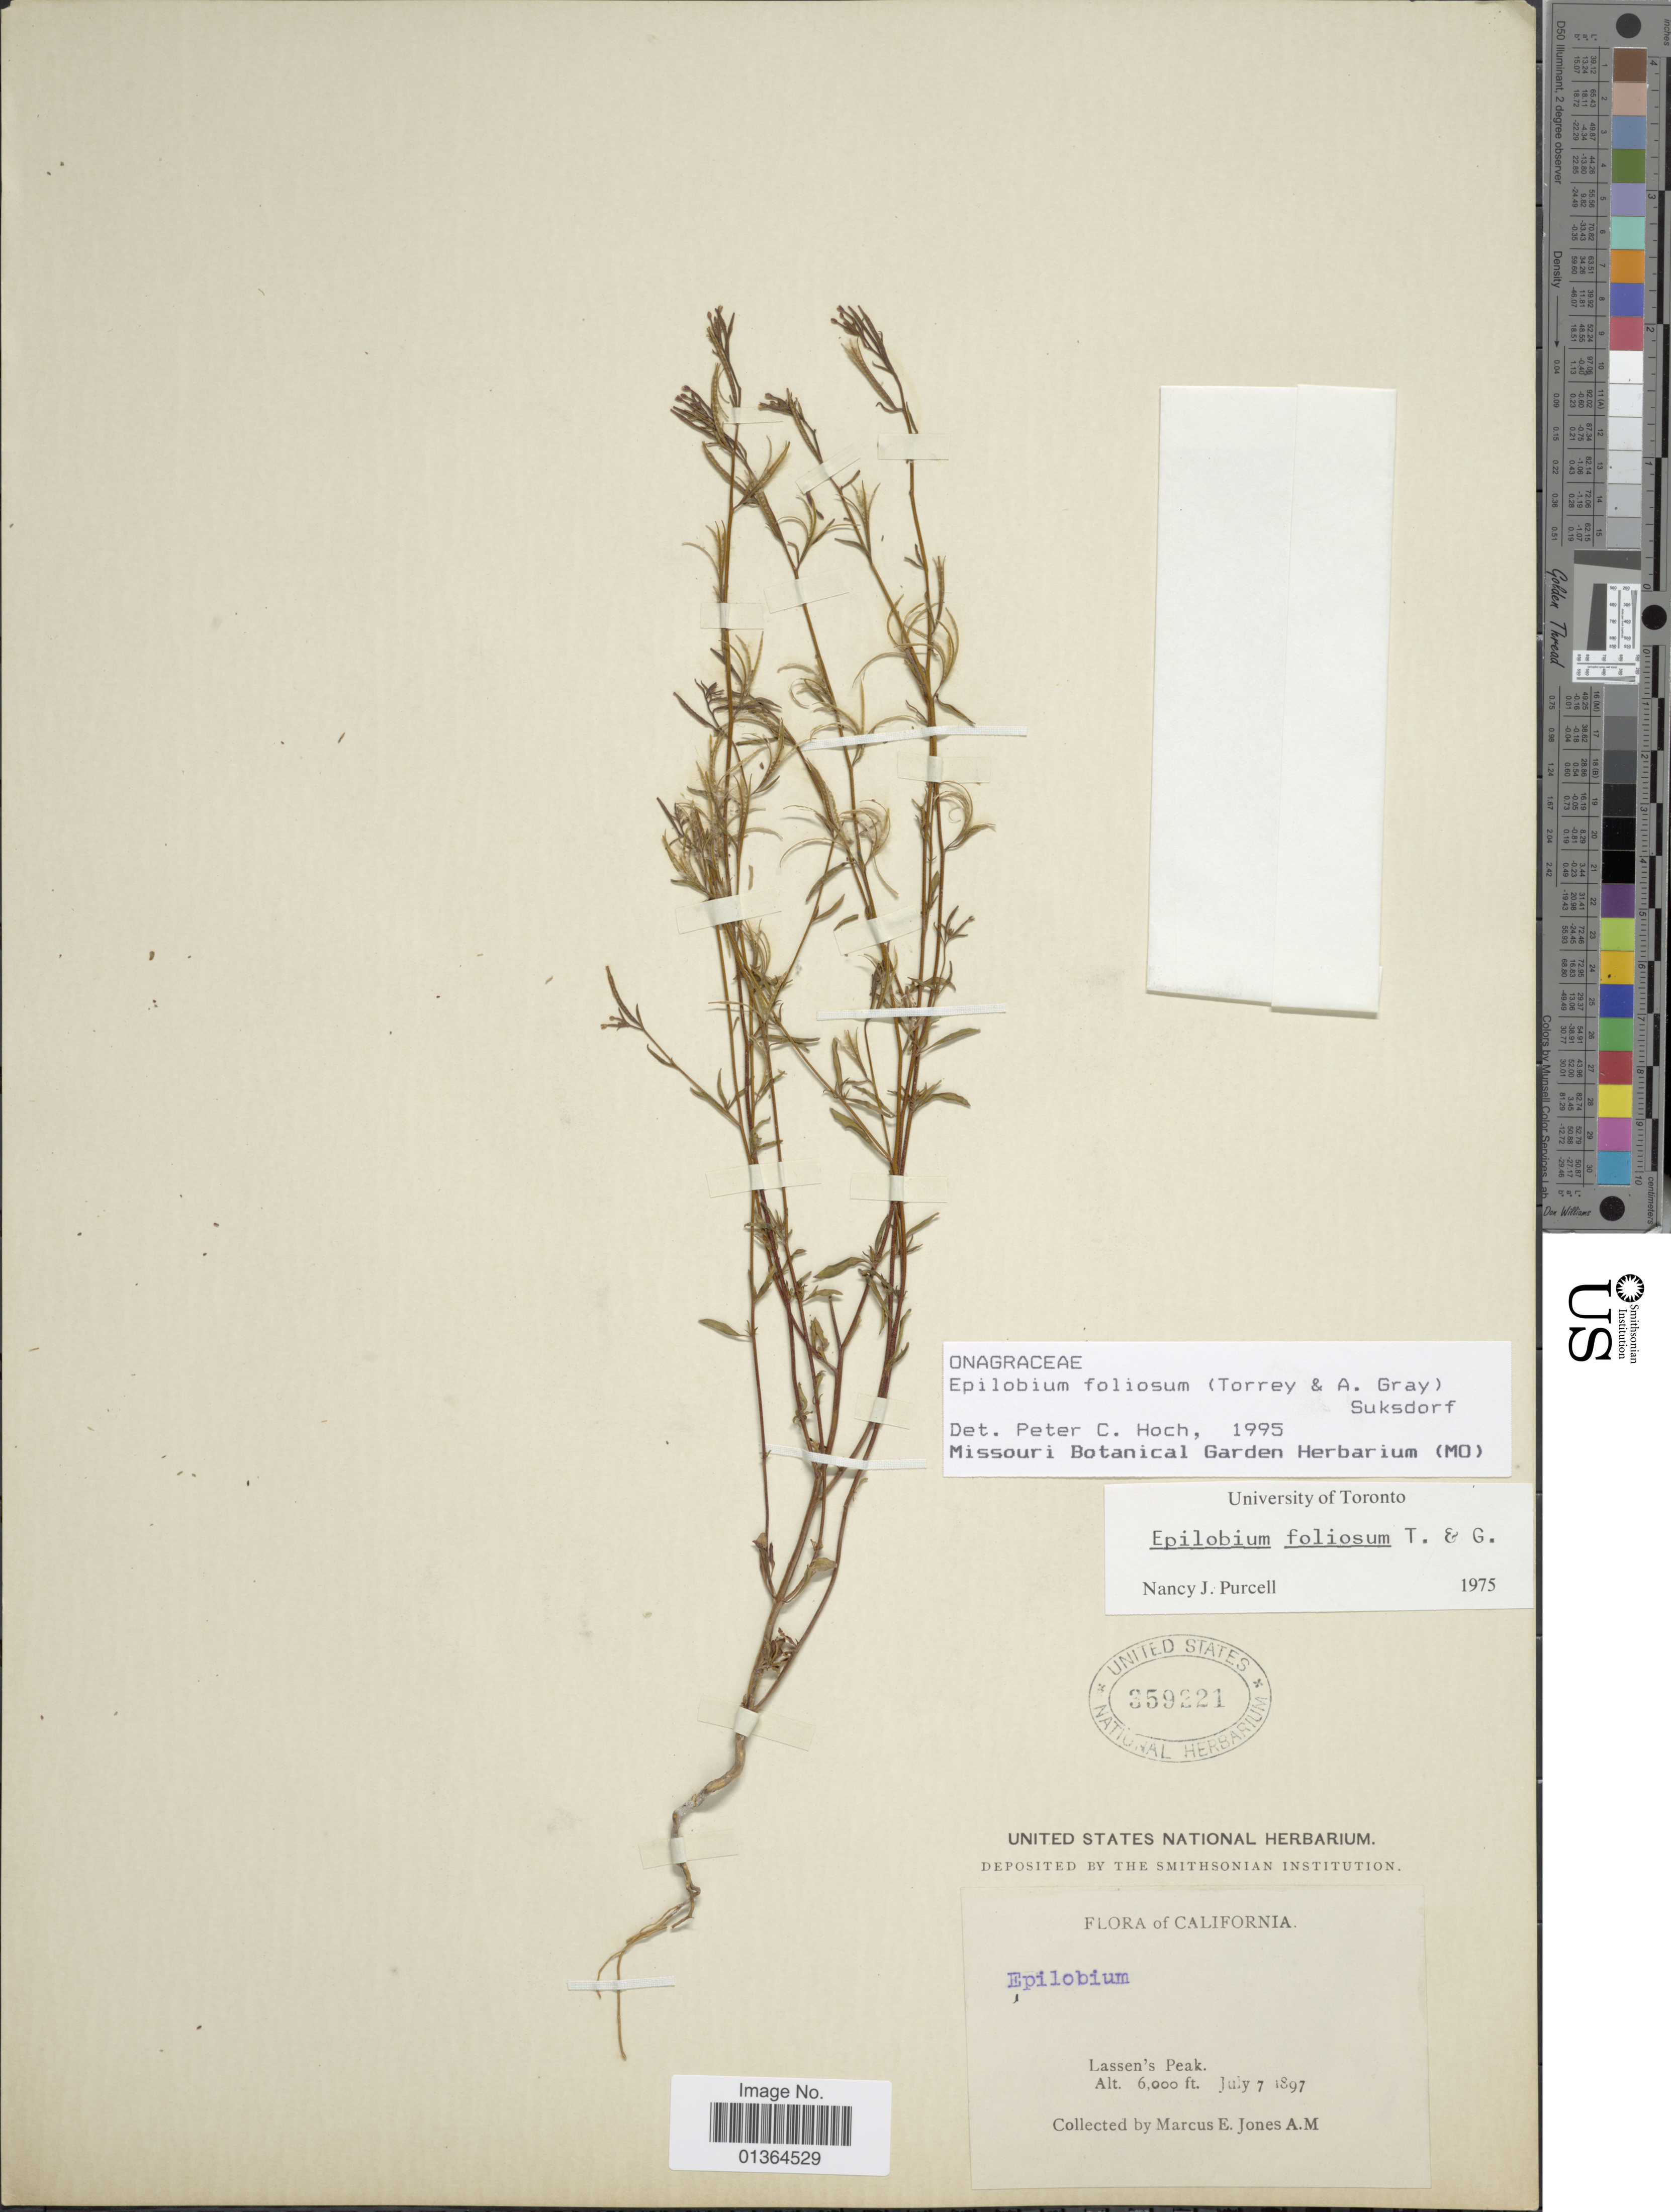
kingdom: Plantae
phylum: Tracheophyta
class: Magnoliopsida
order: Myrtales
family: Onagraceae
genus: Epilobium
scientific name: Epilobium foliosum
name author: (Nutt. ex Torr. & A. Gray) Suksd.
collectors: M. E. Jones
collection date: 1897-07-07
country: United States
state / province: California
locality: Lassen's Peak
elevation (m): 1829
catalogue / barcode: US 359221